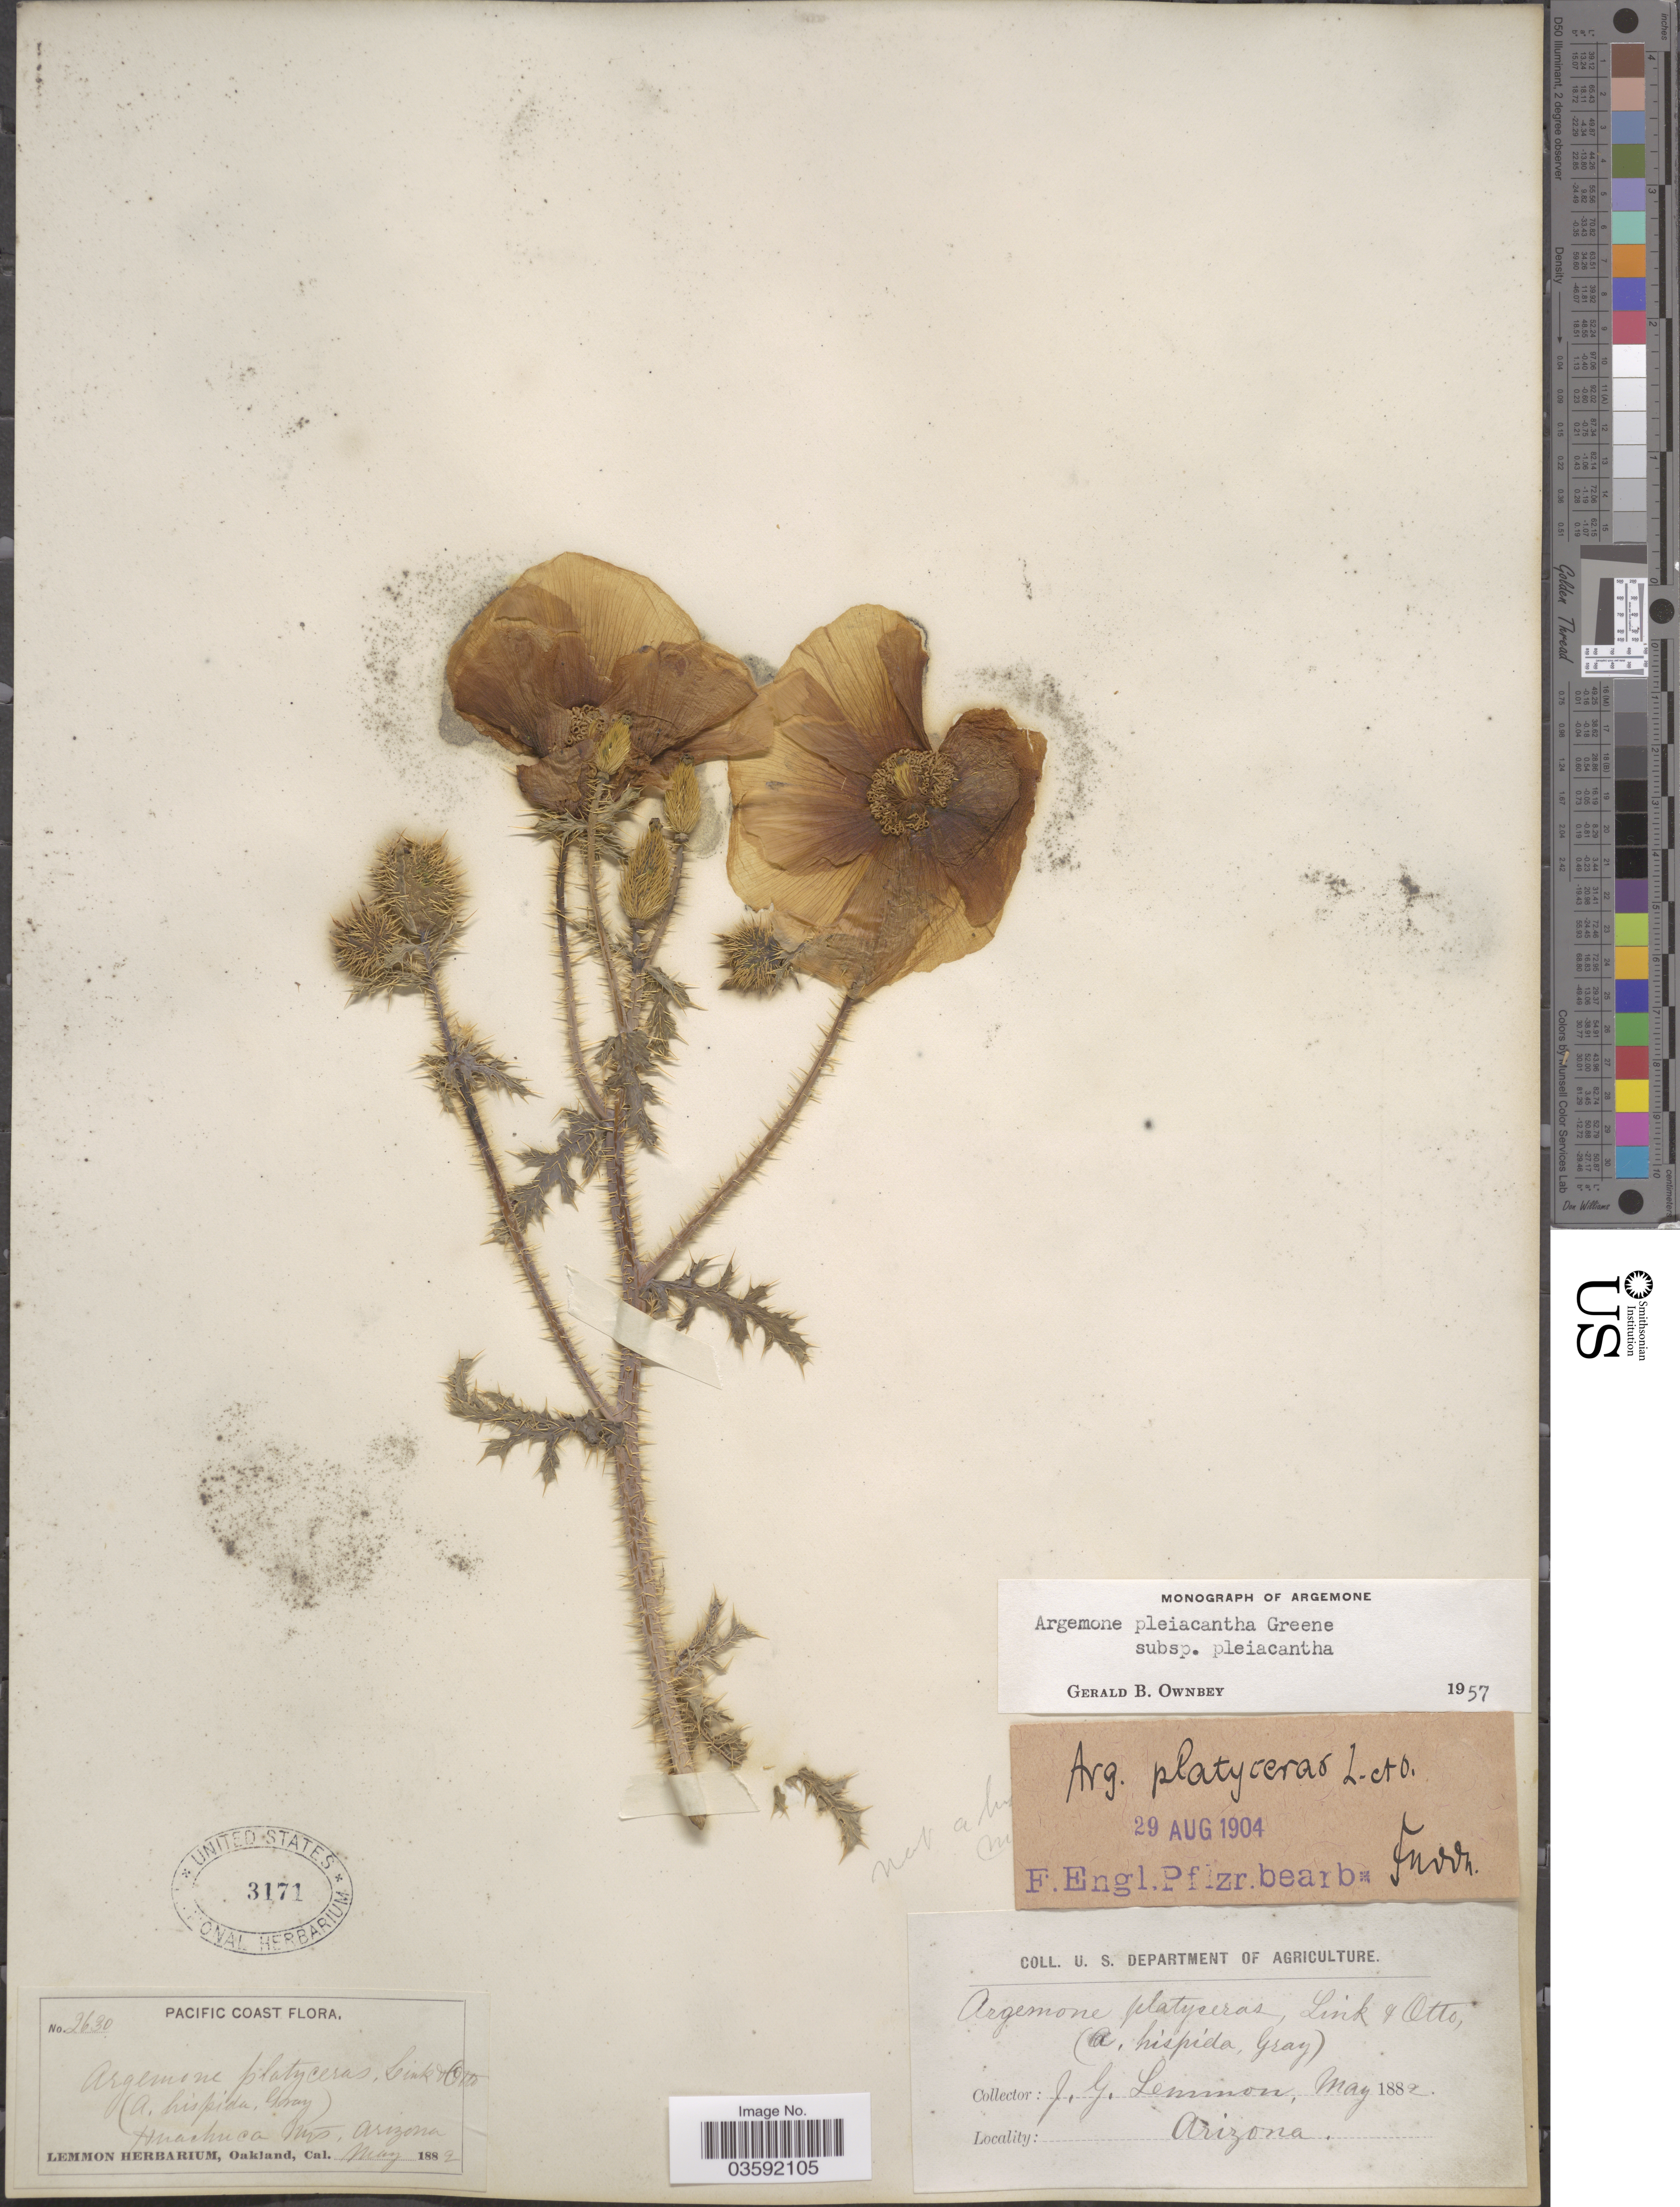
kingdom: Plantae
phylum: Tracheophyta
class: Magnoliopsida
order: Ranunculales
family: Papaveraceae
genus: Argemone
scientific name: Argemone pleiacantha subsp. pleiacantha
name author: Greene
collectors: J. Lemmon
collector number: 2630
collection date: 1882-05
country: United States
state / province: Arizona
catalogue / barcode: US 3171